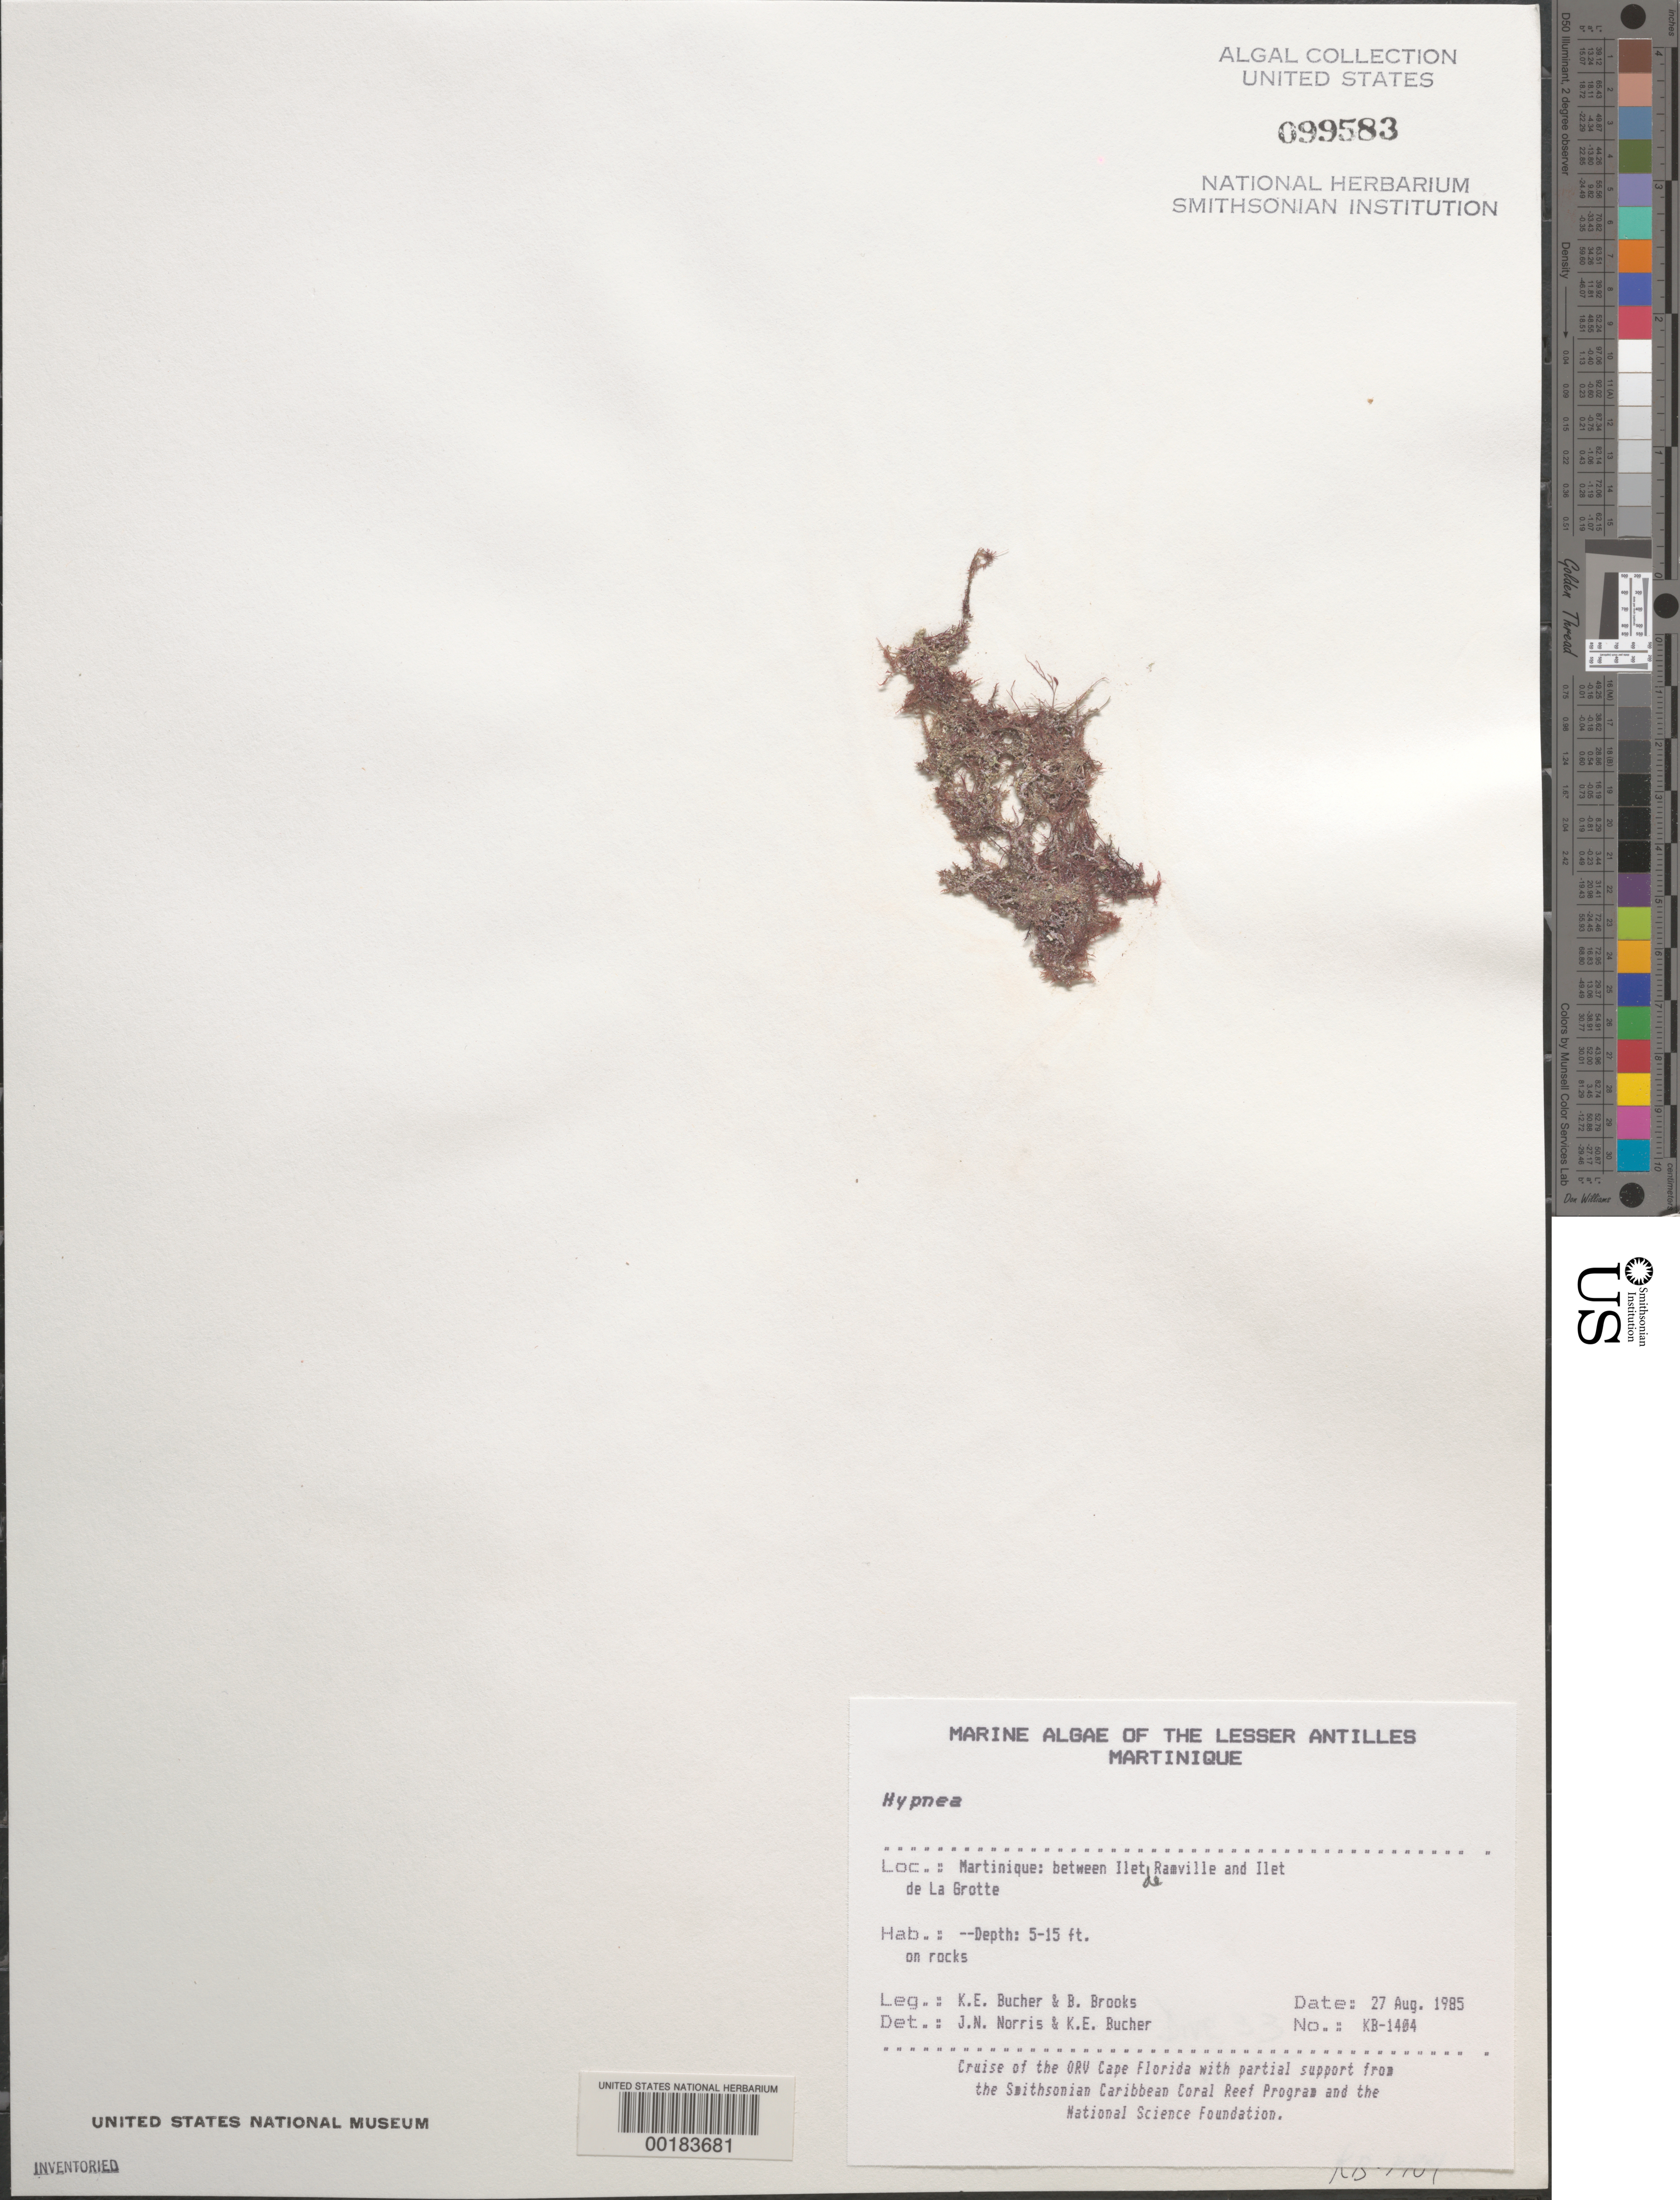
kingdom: Plantae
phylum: Rhodophyta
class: Florideophyceae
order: Gigartinales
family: Cystocloniaceae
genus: Hypnea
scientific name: Hypnea sp.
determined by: Norris, J. N.; Bucher, K. E.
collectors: K. E. Bucher & B. Brooks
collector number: KB-1404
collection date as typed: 27 Aug 1985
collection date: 1985-08-27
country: Martinique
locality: Between Ilet de la Grotte and Ilet de Ramville, Havre du Robert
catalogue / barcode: US 99583